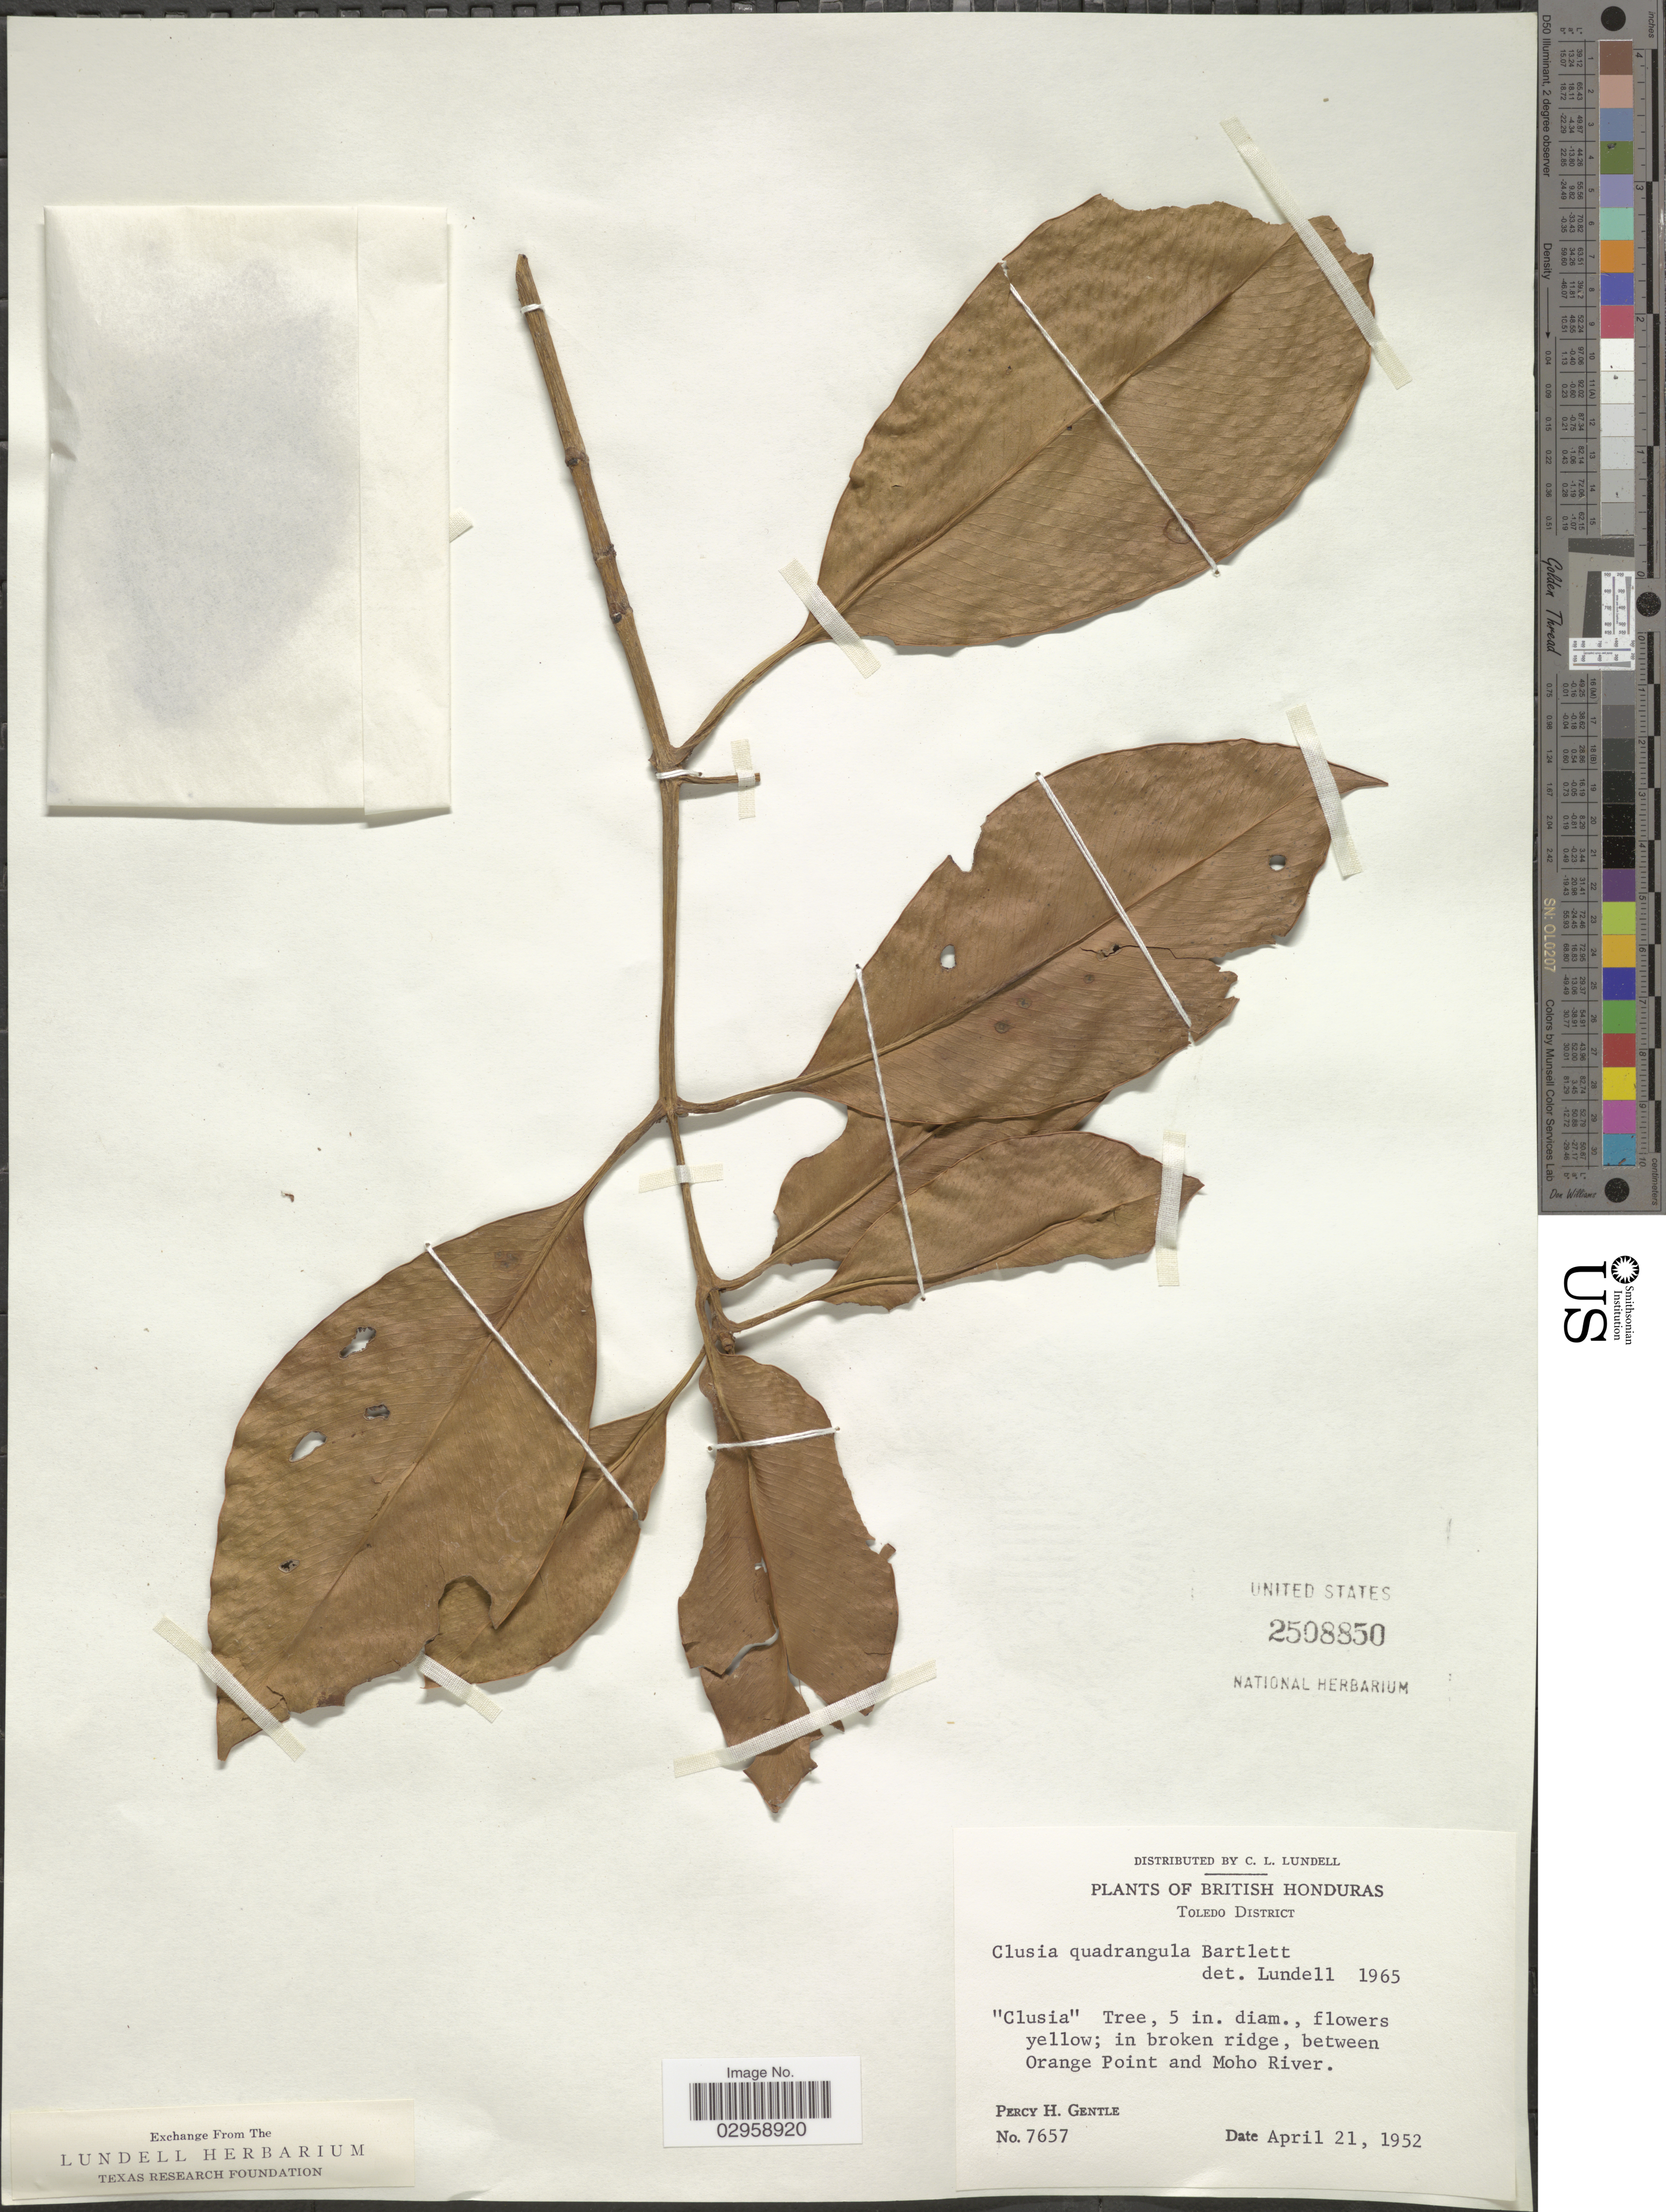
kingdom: Plantae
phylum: Tracheophyta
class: Magnoliopsida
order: Malpighiales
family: Clusiaceae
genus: Clusia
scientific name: Clusia quadrangula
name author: Bartlett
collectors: P. H. Gentle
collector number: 7657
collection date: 1952-04-21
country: Belize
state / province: Toledo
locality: British Honduras, Toledo District, in broken ridge, between Orange Point and Moho River.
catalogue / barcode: US 2508850